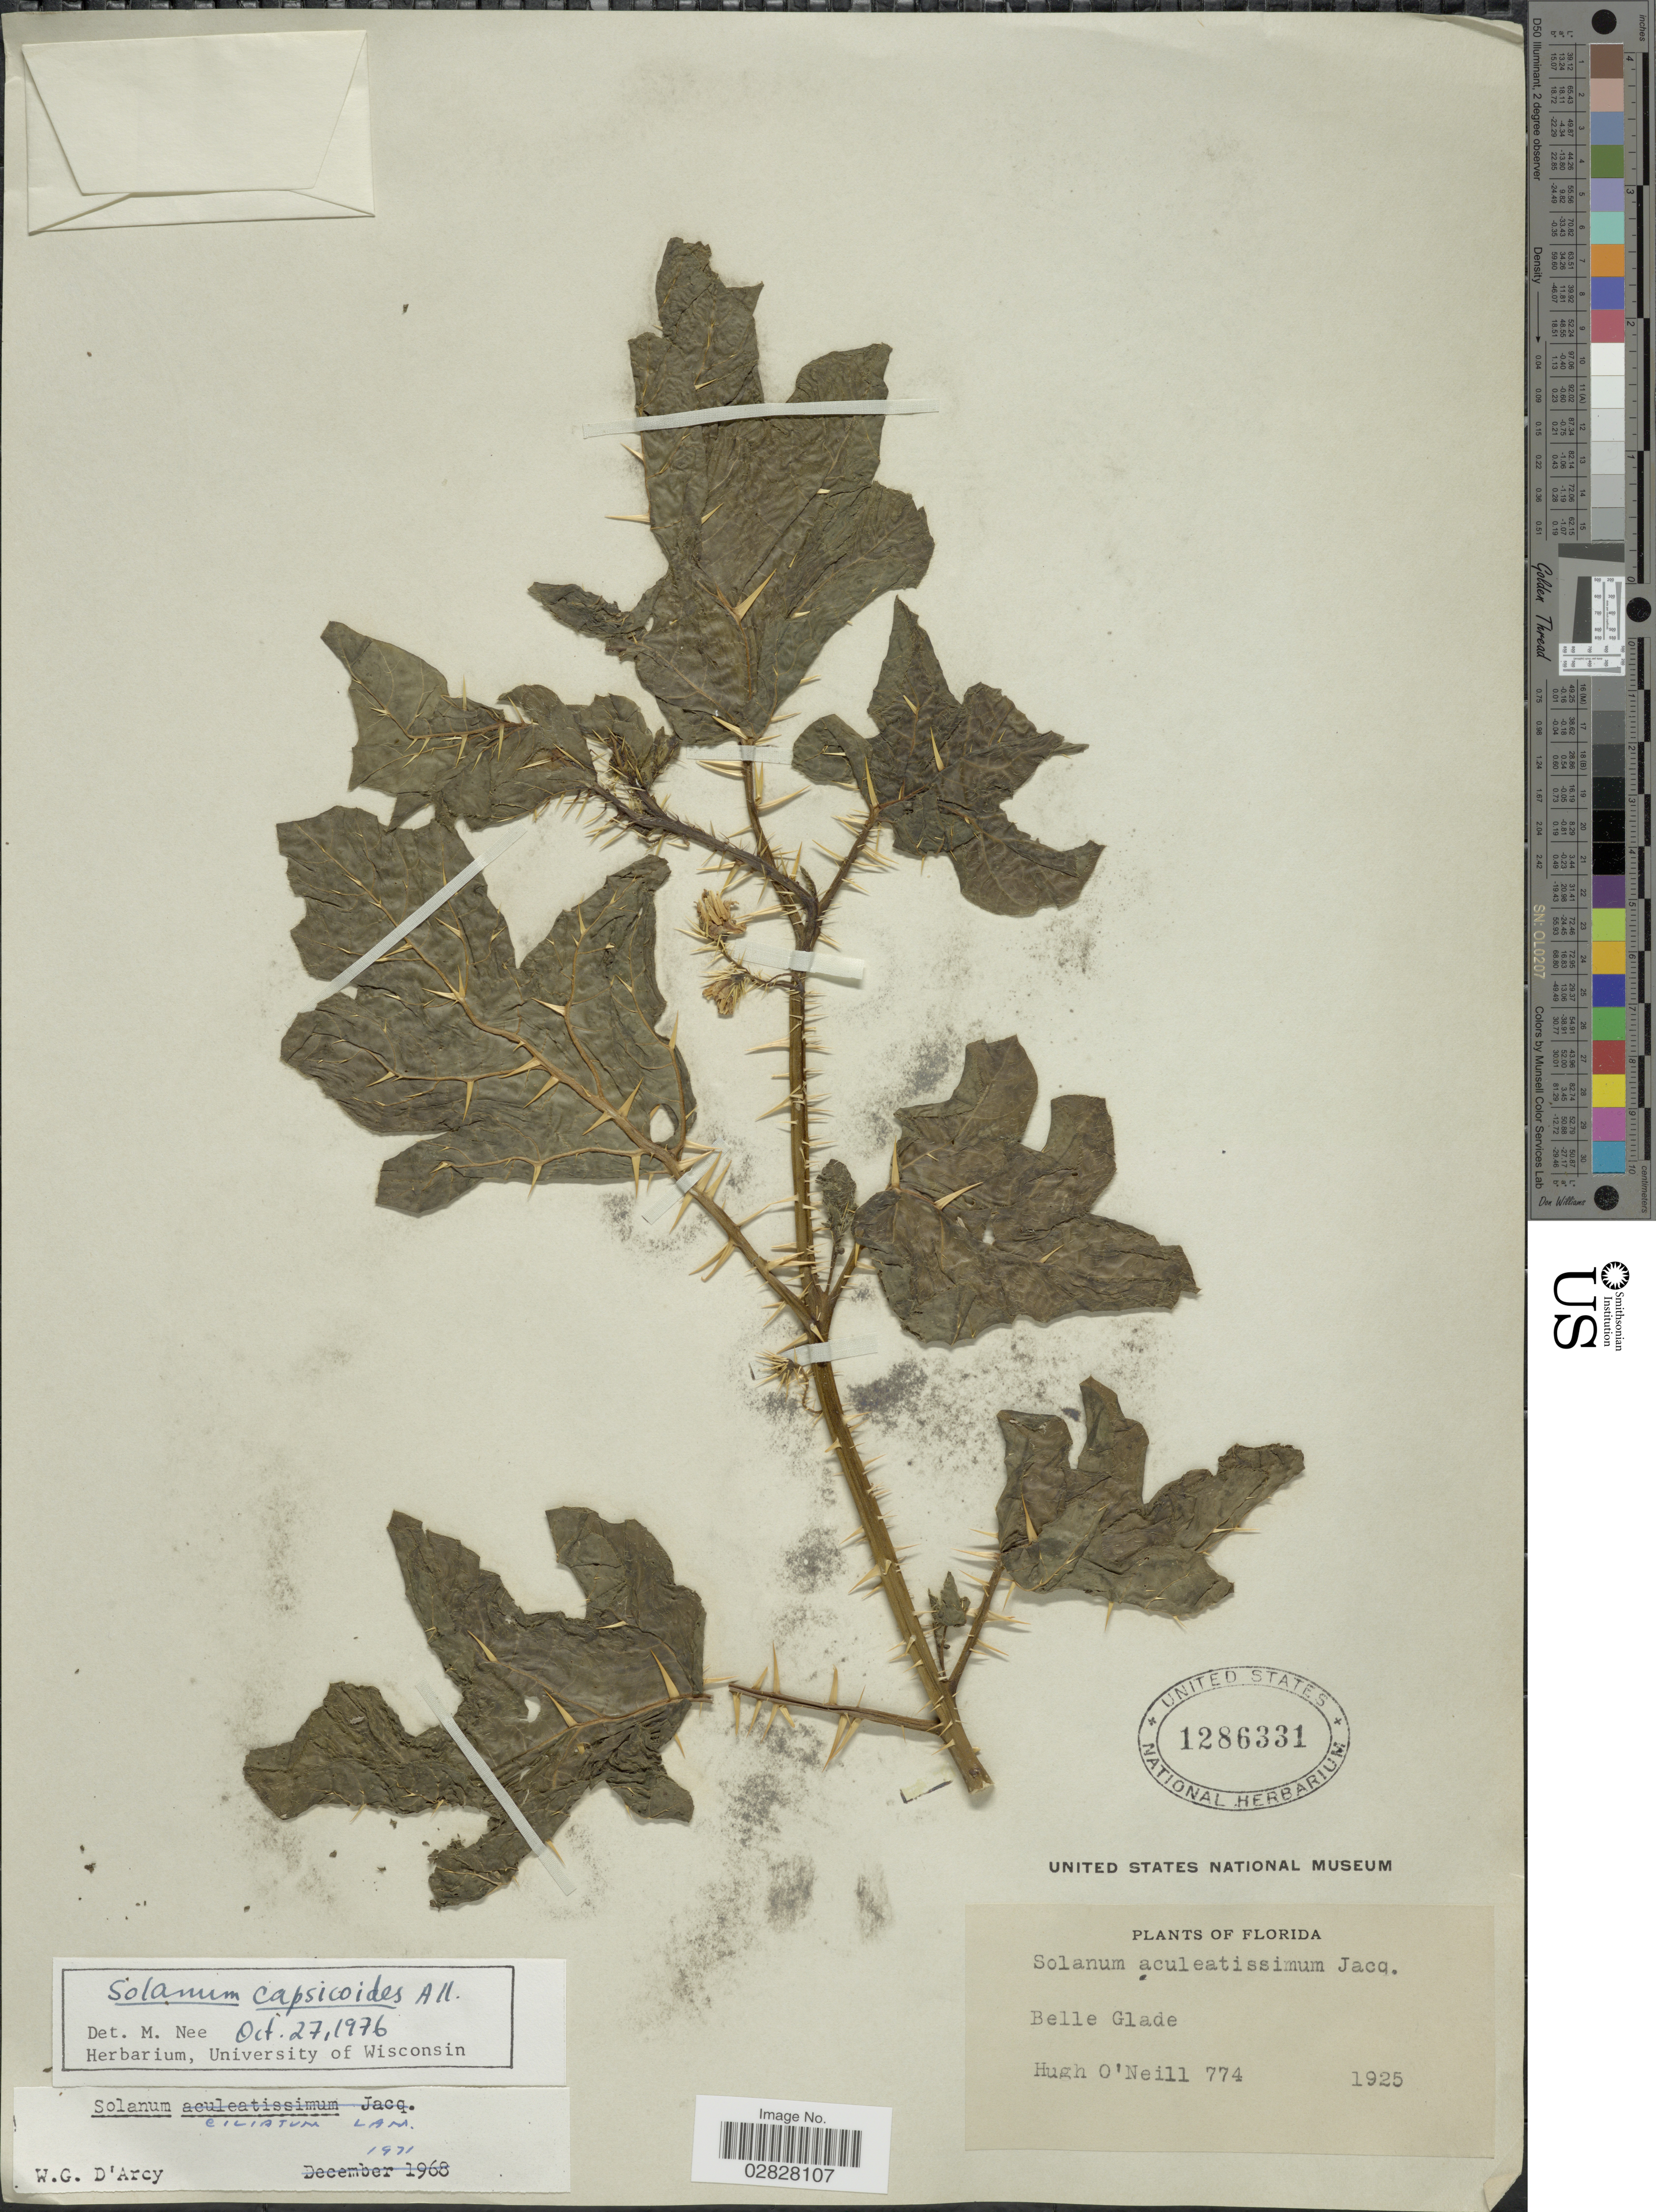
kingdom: Plantae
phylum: Tracheophyta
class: Magnoliopsida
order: Solanales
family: Solanaceae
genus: Solanum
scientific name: Solanum capsicoides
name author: All.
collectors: H. O'Neill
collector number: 774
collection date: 1925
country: United States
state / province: Florida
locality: Belle Glade.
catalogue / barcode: US 1286331